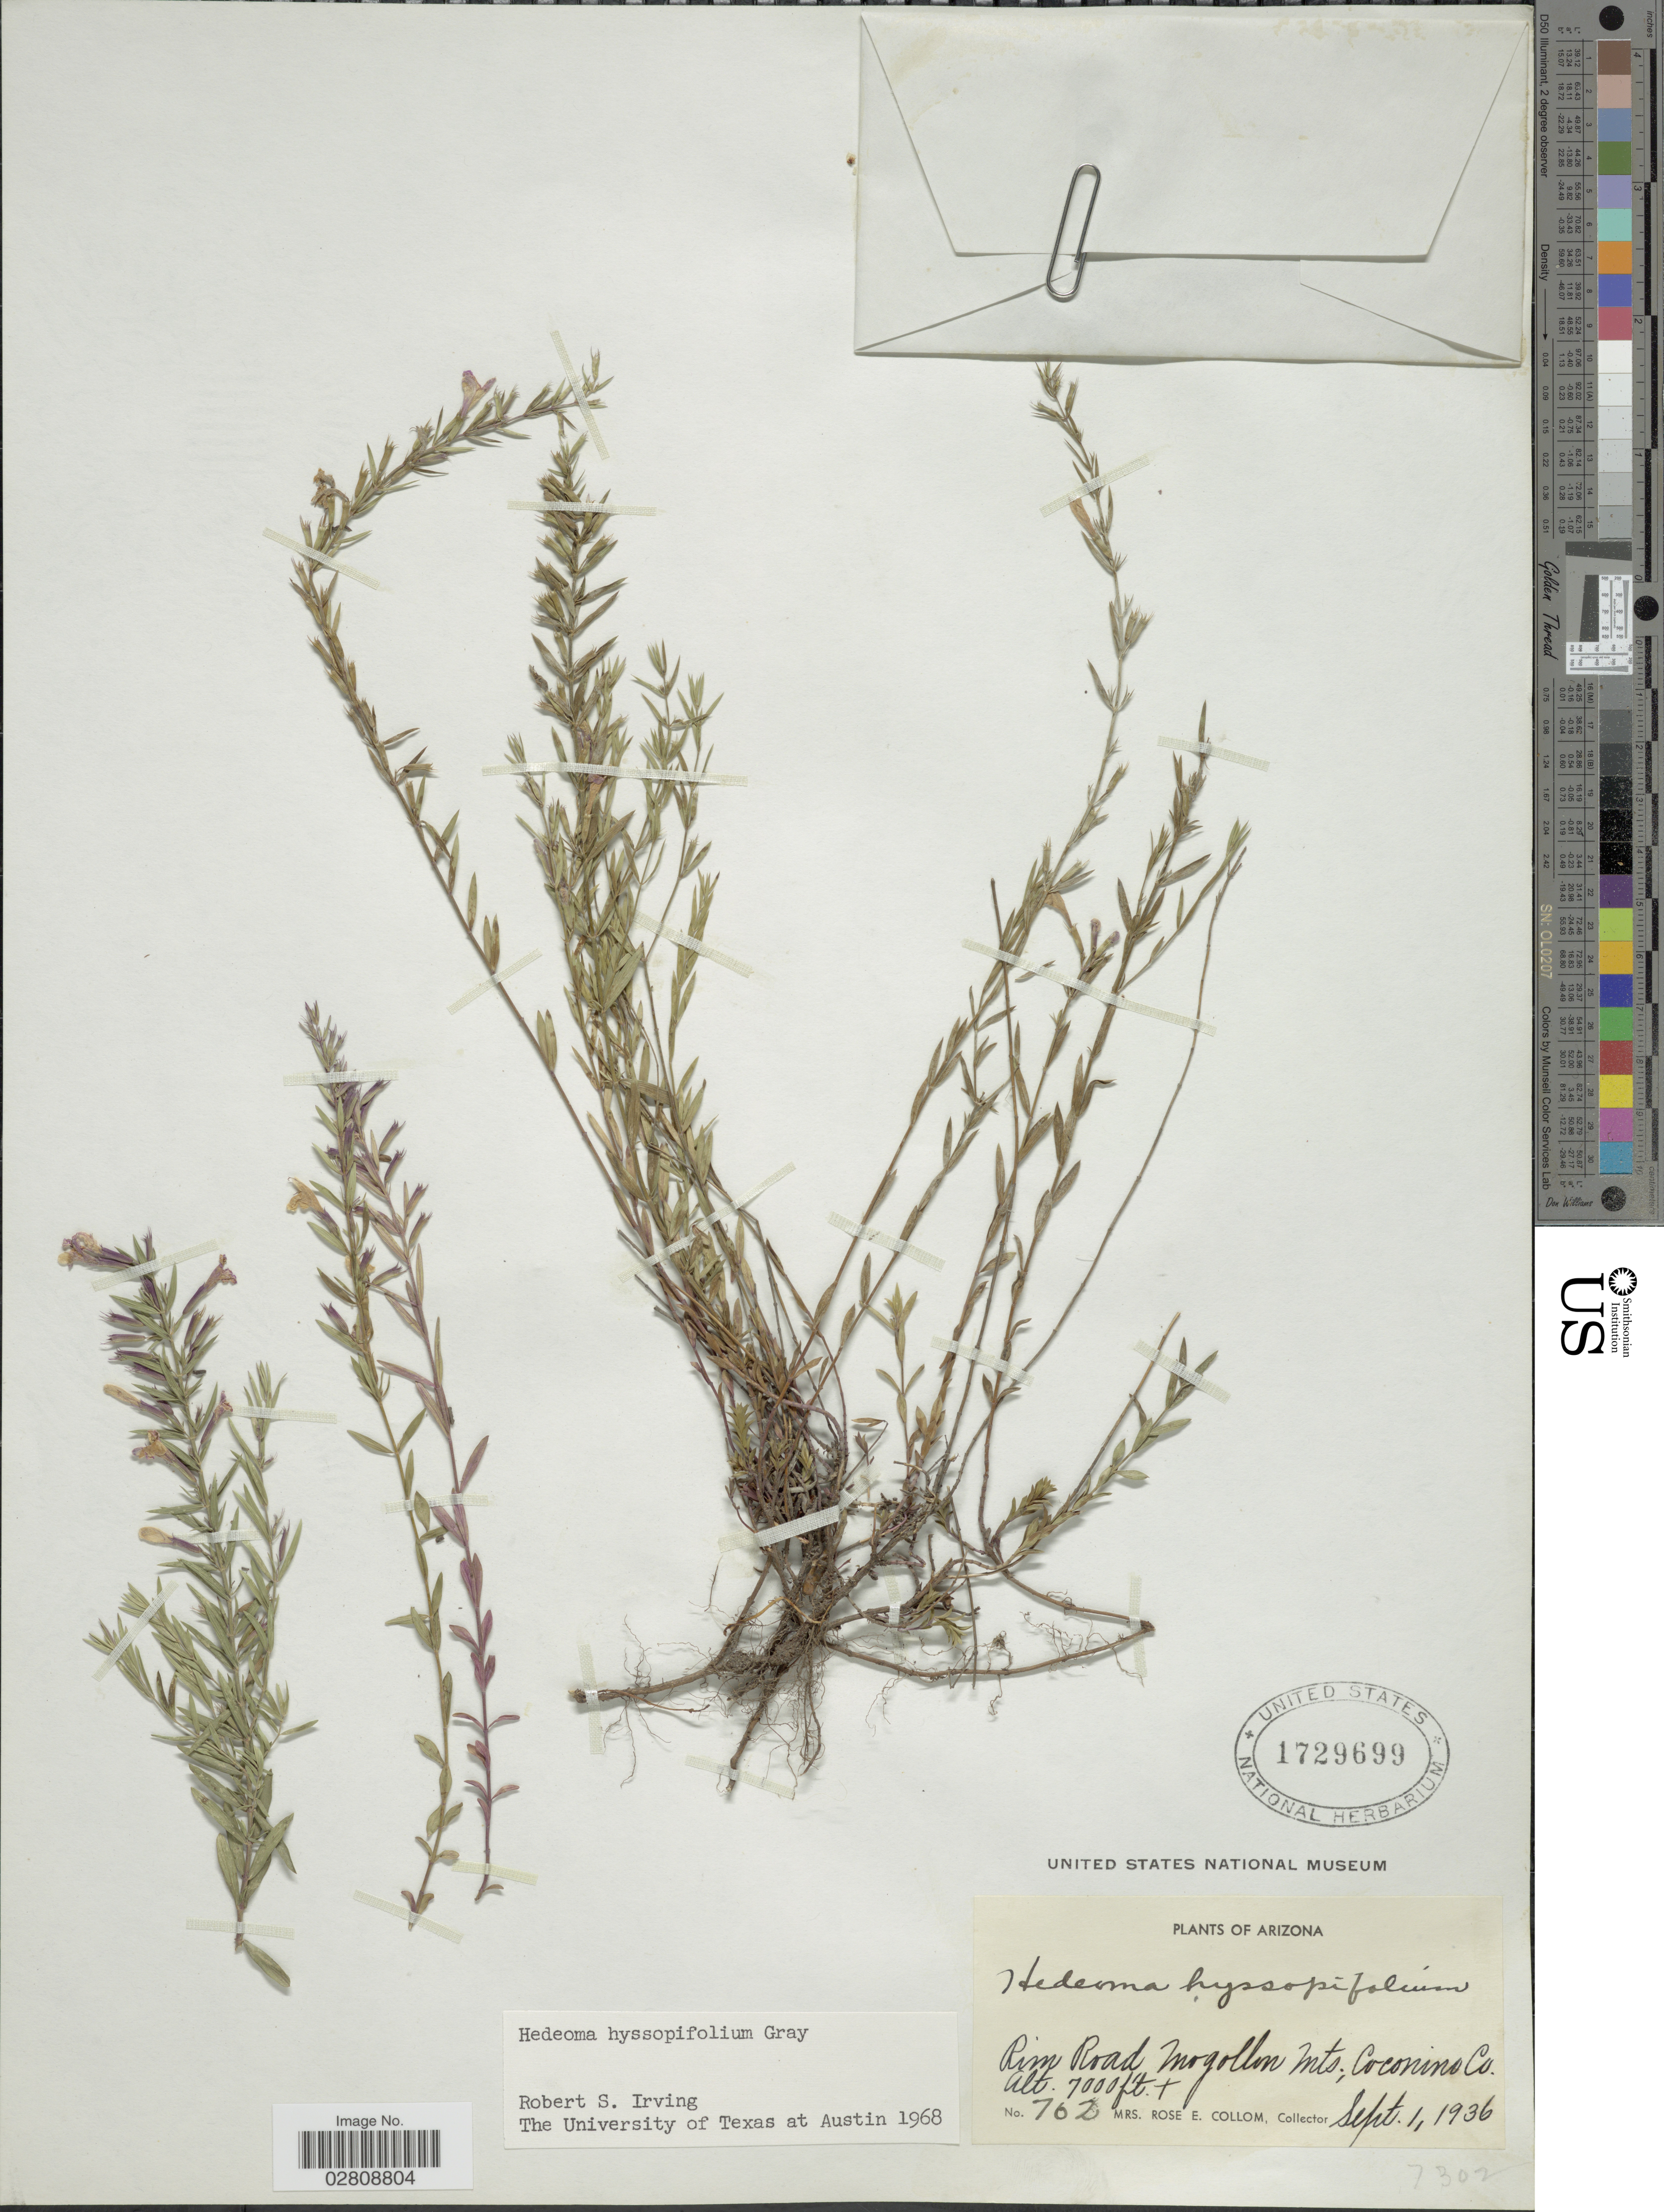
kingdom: Plantae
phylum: Tracheophyta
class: Magnoliopsida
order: Lamiales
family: Lamiaceae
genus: Hedeoma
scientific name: Hedeoma hyssopifolia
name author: A. Gray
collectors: R. E. Collom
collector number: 762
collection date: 1936-09-01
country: United States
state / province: Arizona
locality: Rim Road Mogollon Mts., Coconino Co.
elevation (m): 2134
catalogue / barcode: US 1729699